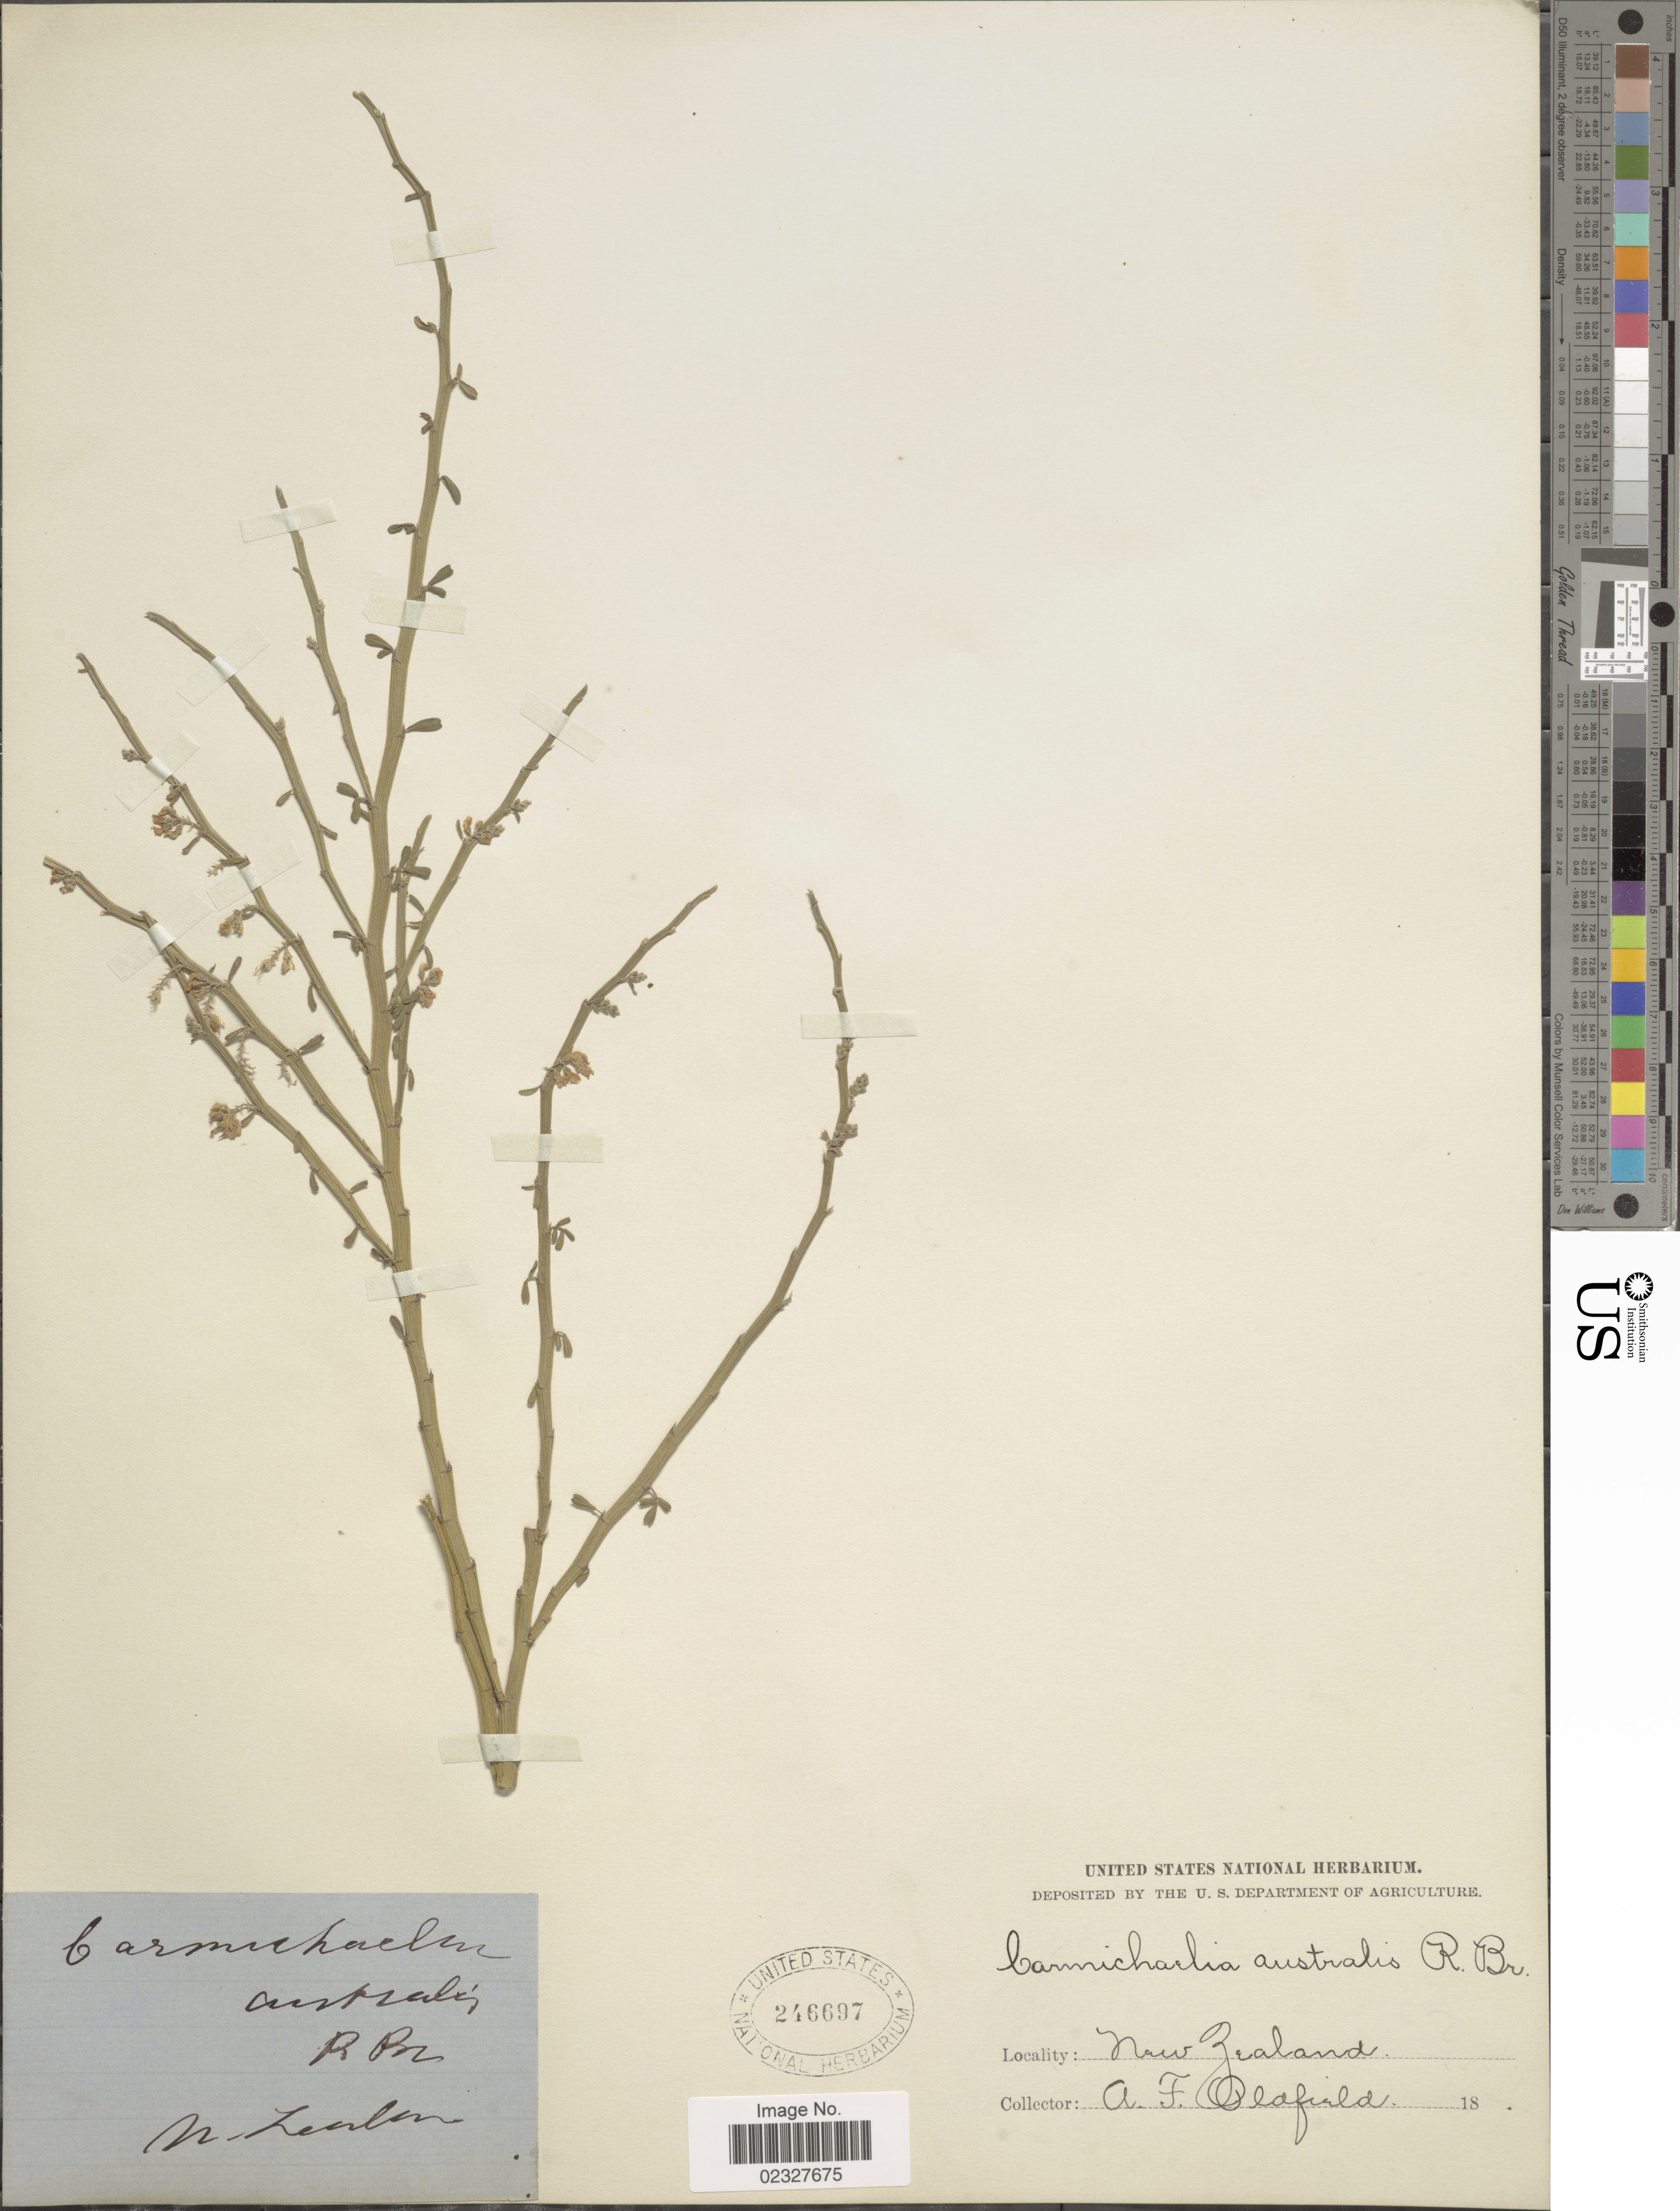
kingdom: Plantae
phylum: Tracheophyta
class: Magnoliopsida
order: Fabales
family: Fabaceae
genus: Carmichaelia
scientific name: Carmichaelia australis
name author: R. Br.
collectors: A. Oldfield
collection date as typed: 18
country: New Zealand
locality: New Zealand.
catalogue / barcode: US 246697